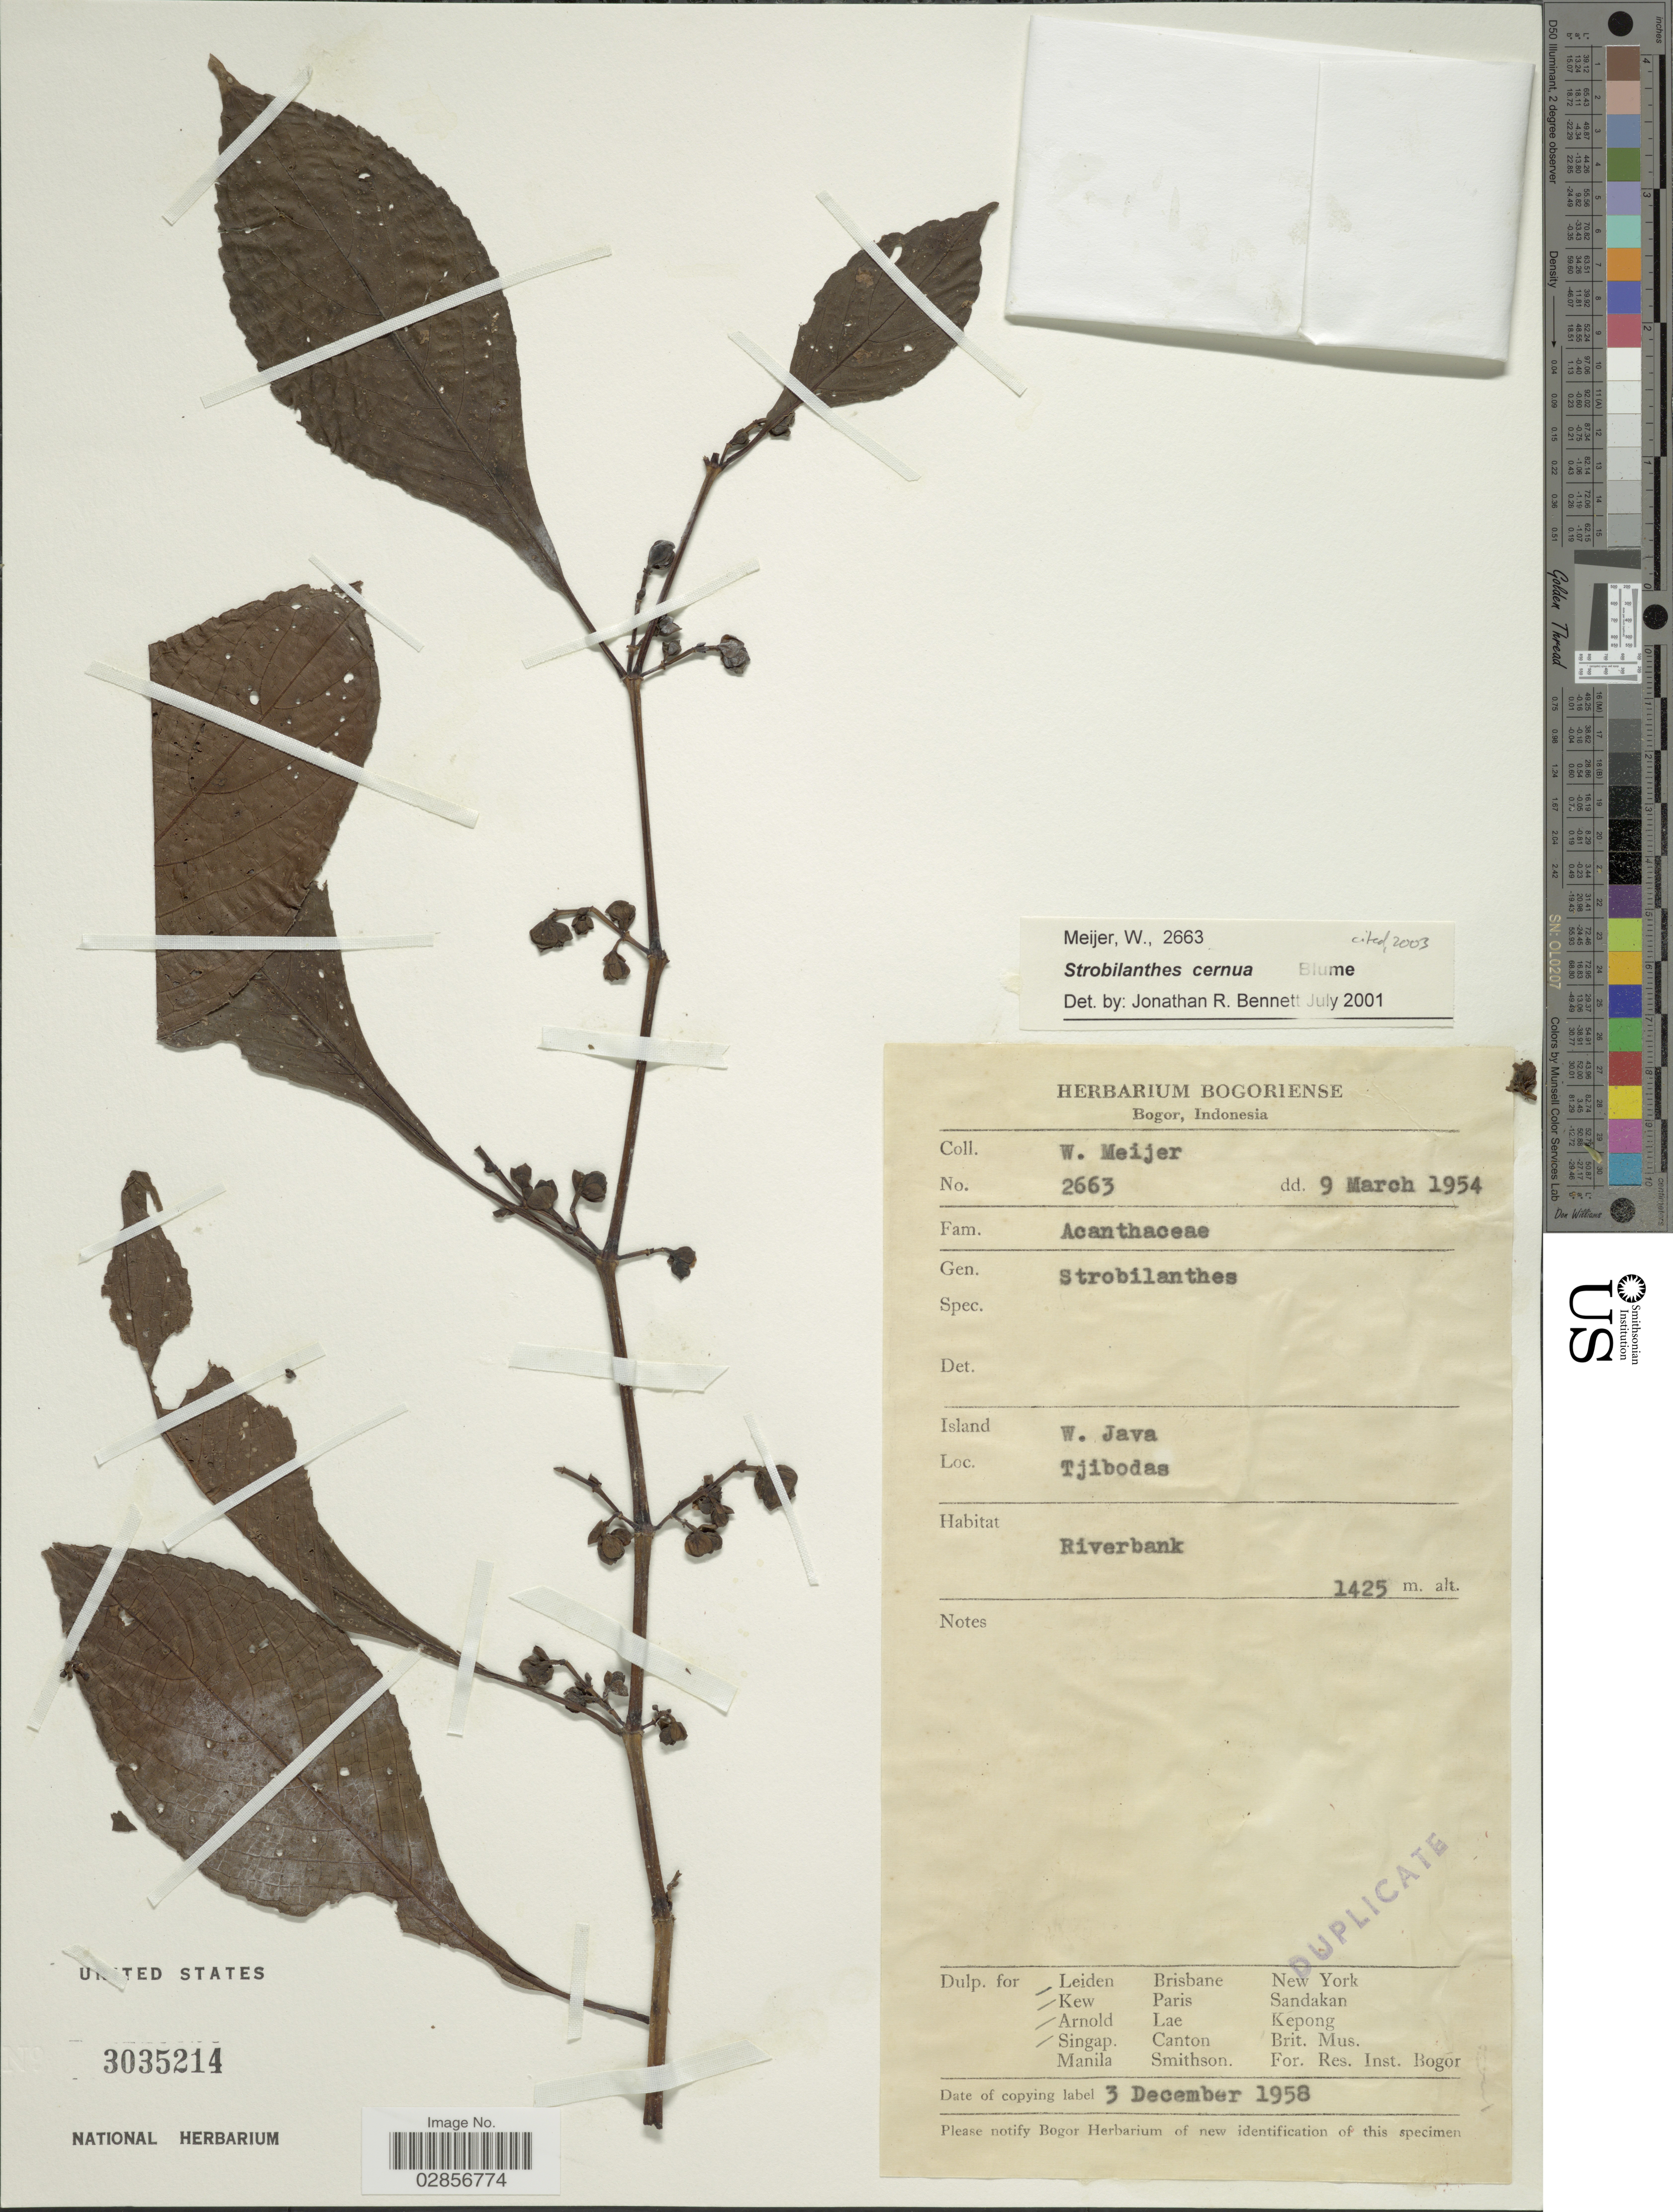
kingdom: Plantae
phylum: Tracheophyta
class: Magnoliopsida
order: Lamiales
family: Acanthaceae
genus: Strobilanthes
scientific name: Strobilanthes cernua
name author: Blume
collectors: W. Meijer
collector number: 2663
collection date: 1954-03-09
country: Indonesia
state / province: Java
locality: W. Java. Tjibodas.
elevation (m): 1425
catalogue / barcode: US 3035214